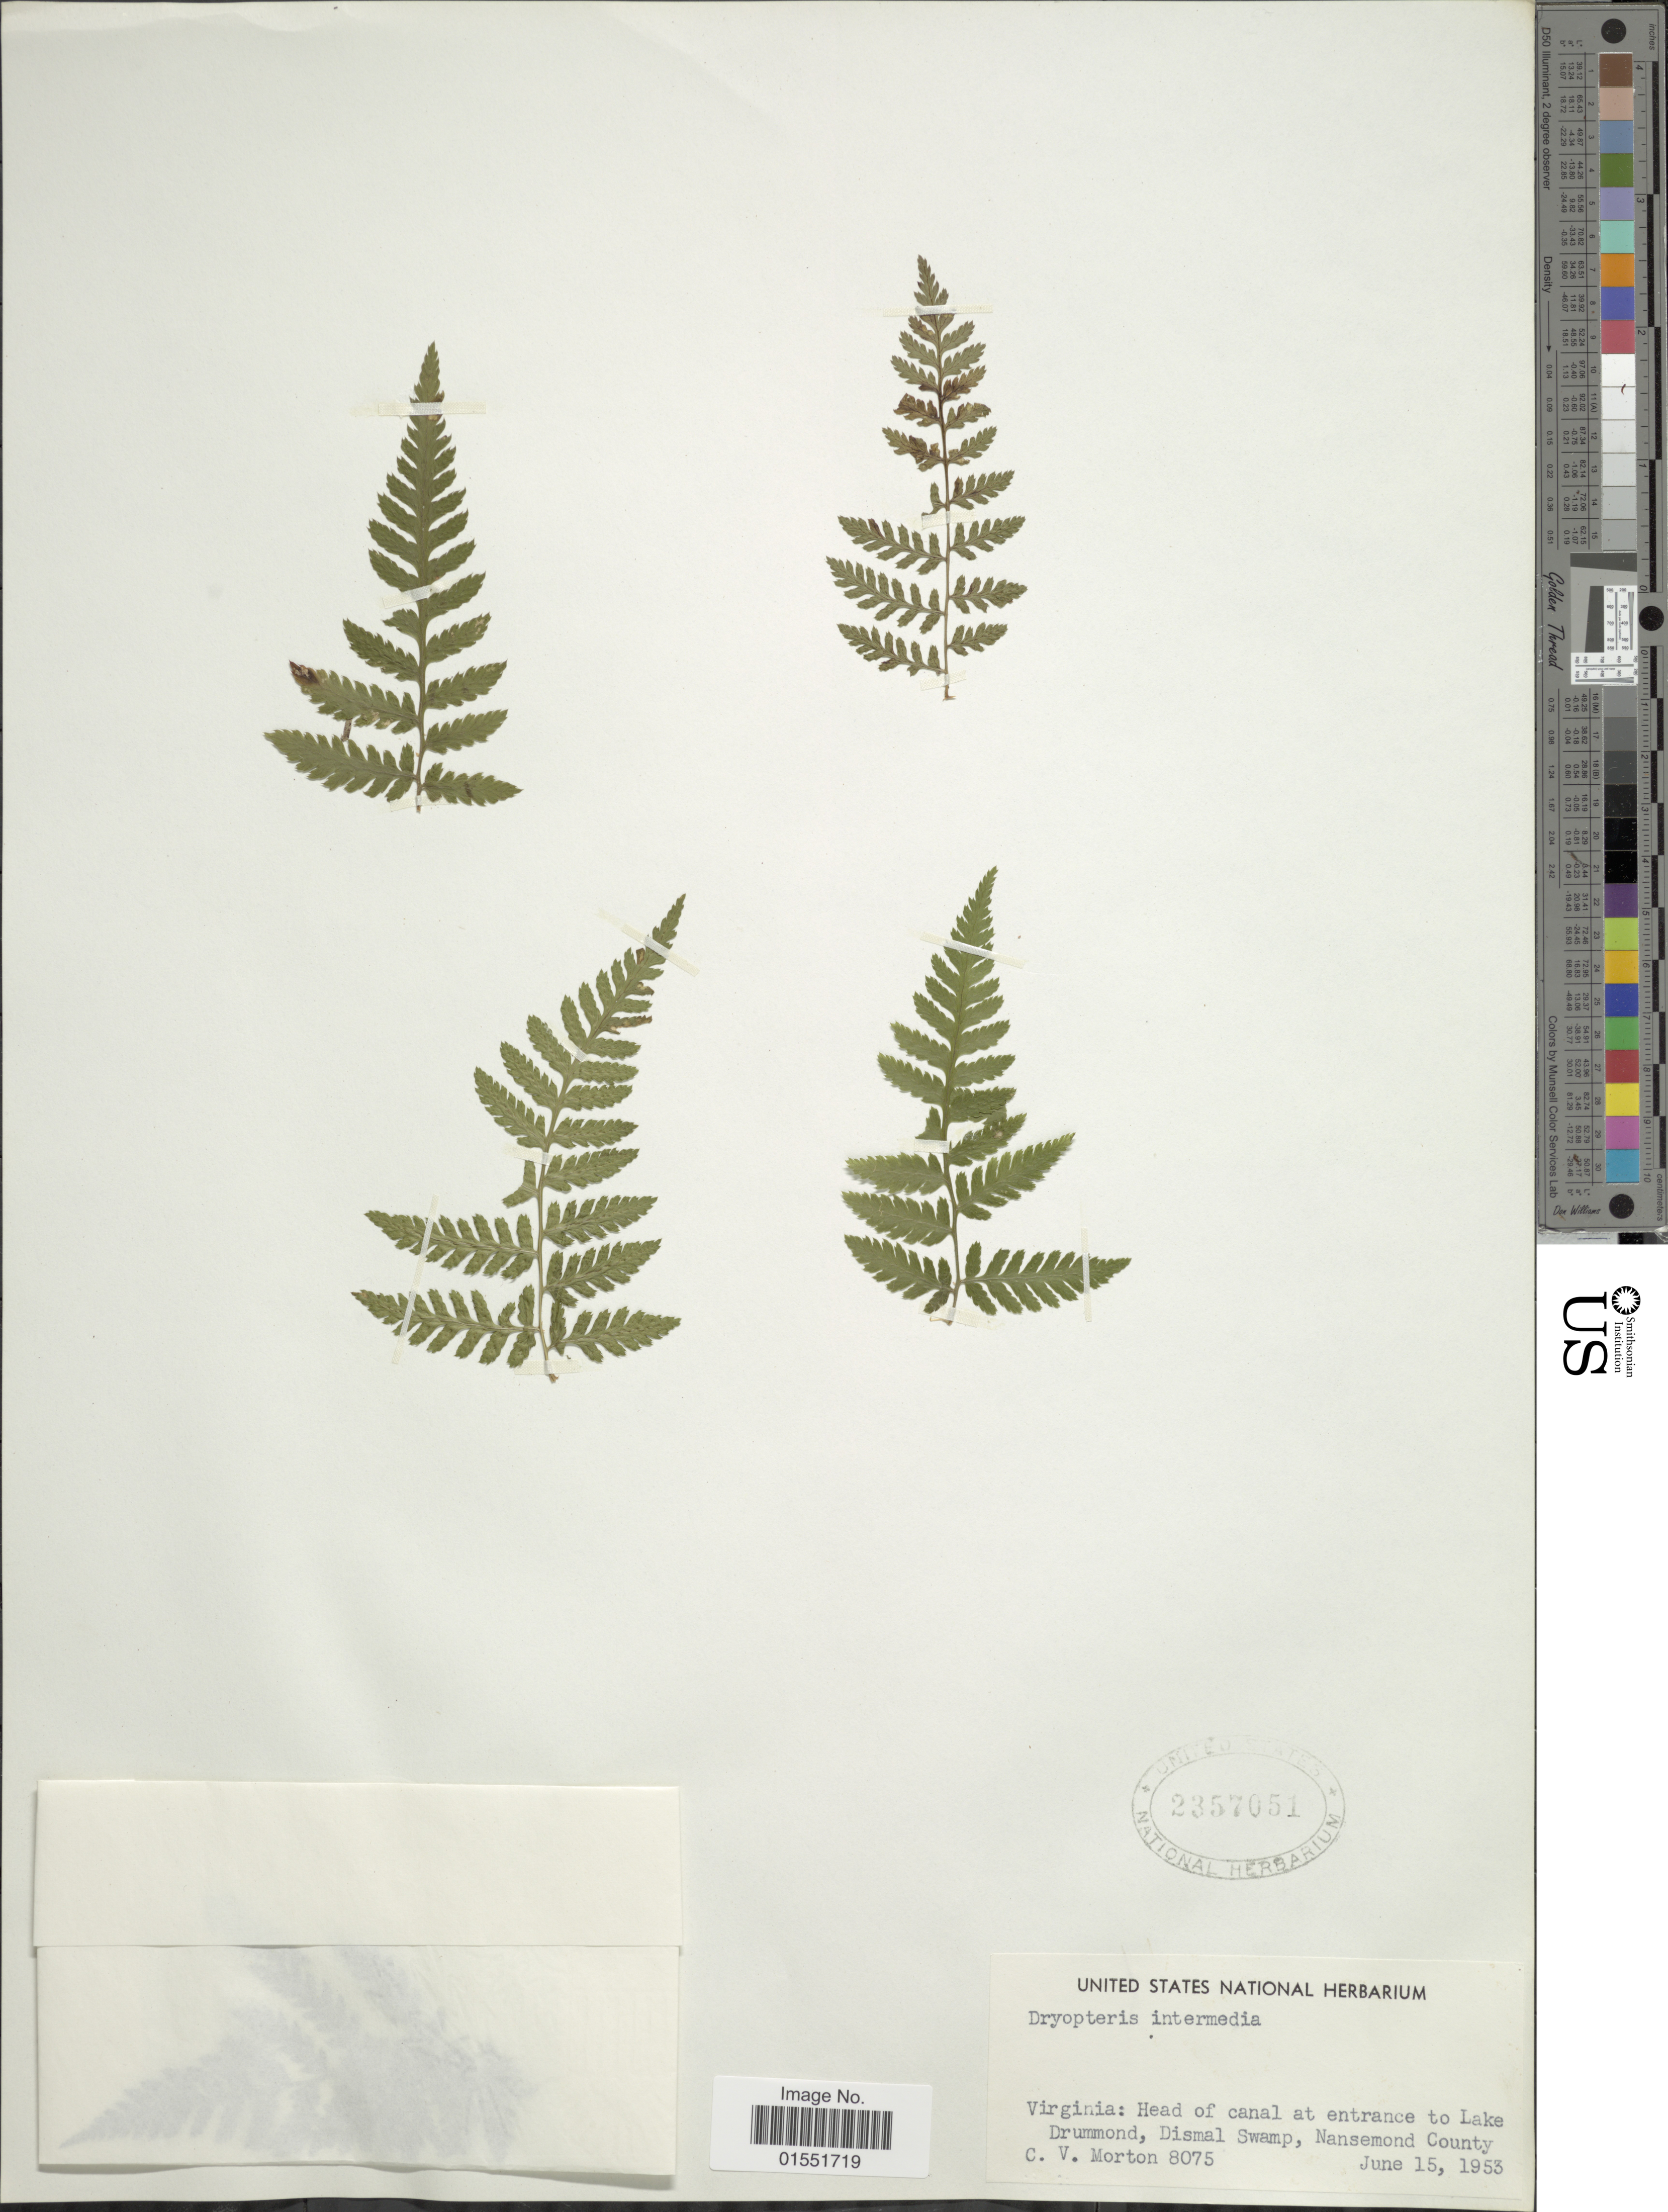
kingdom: Plantae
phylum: Tracheophyta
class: Polypodiopsida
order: Polypodiales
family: Dryopteridaceae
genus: Dryopteris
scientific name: Dryopteris intermedia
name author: (Muhl.) A. Gray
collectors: C. V. Morton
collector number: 8075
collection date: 1953-06-15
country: United States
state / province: Virginia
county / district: City of Suffolk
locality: Head of canal at entrance to Lake Drummond, Dismal Swamp, Nansemond County (= historic county name).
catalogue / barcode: US 2357051